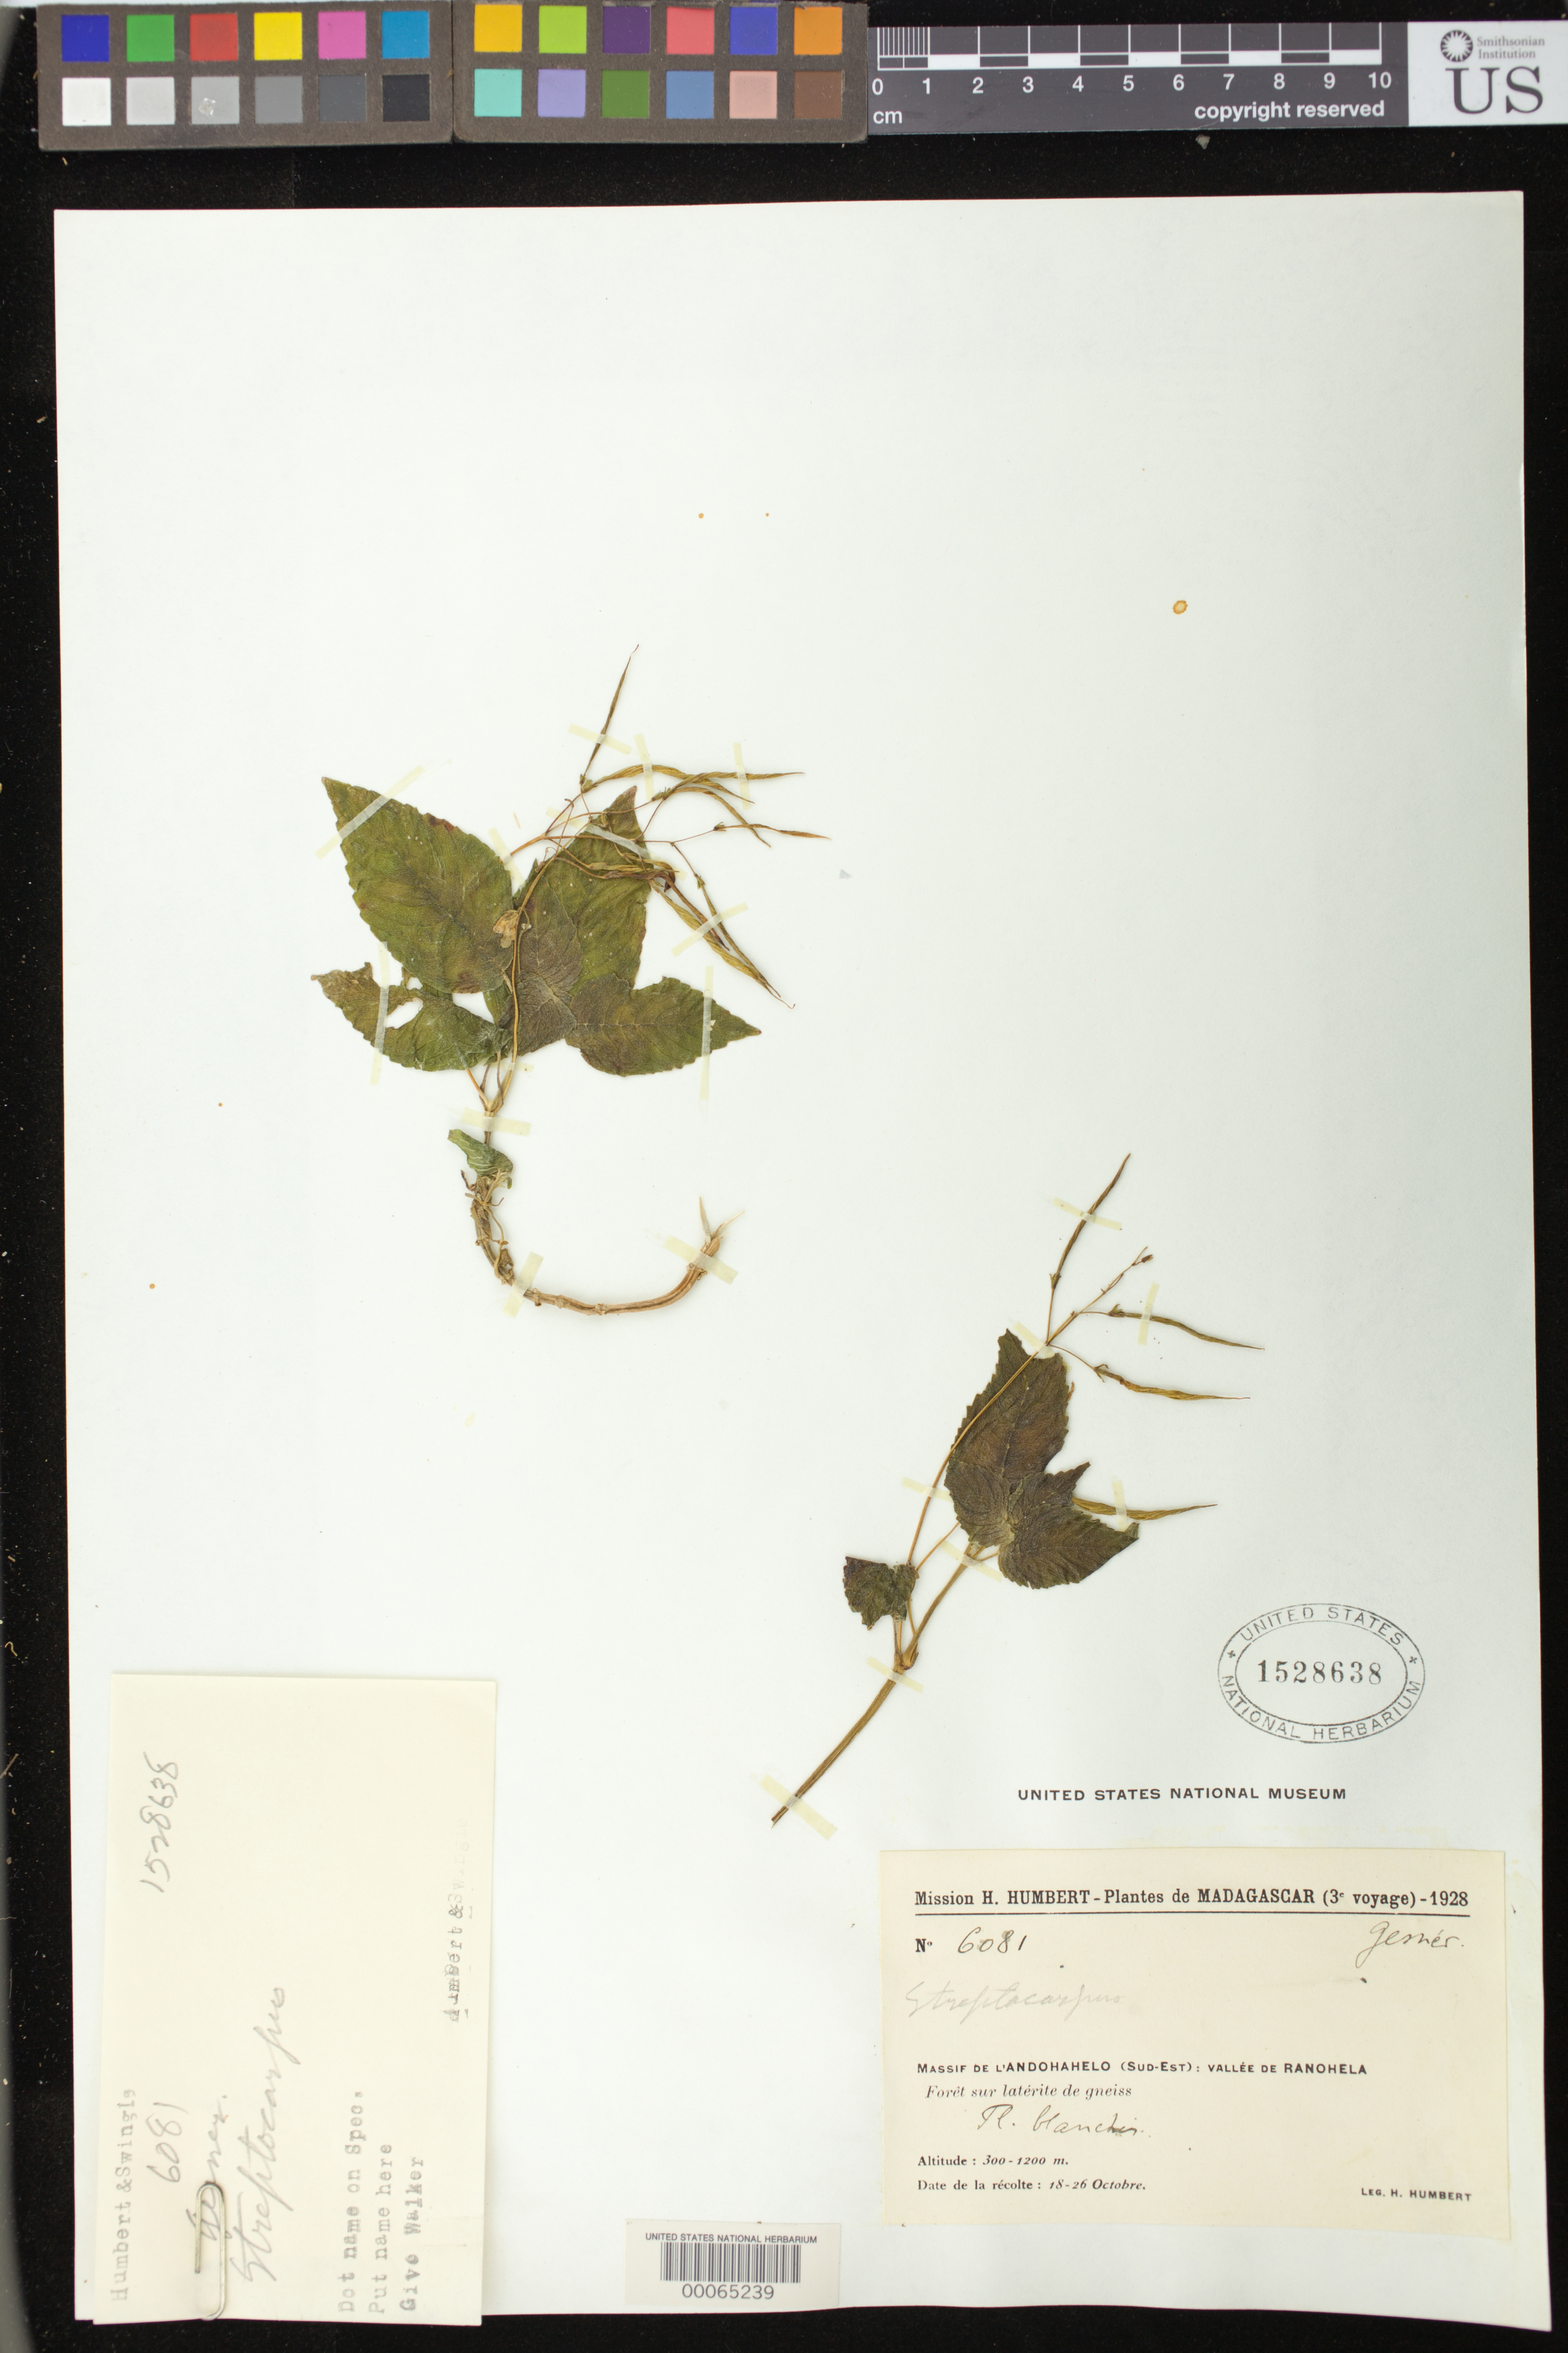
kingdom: Plantae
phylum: Tracheophyta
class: Magnoliopsida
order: Lamiales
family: Gesneriaceae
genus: Streptocarpus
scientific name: Streptocarpus sp.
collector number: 6081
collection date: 1928-10-18/1928-10-26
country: Madagascar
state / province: Atsimo-Andrefana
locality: Massif de l'ANDOHAHELO (Sud-Est): Vallee de RANOHELA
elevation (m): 300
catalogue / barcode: US 1528638